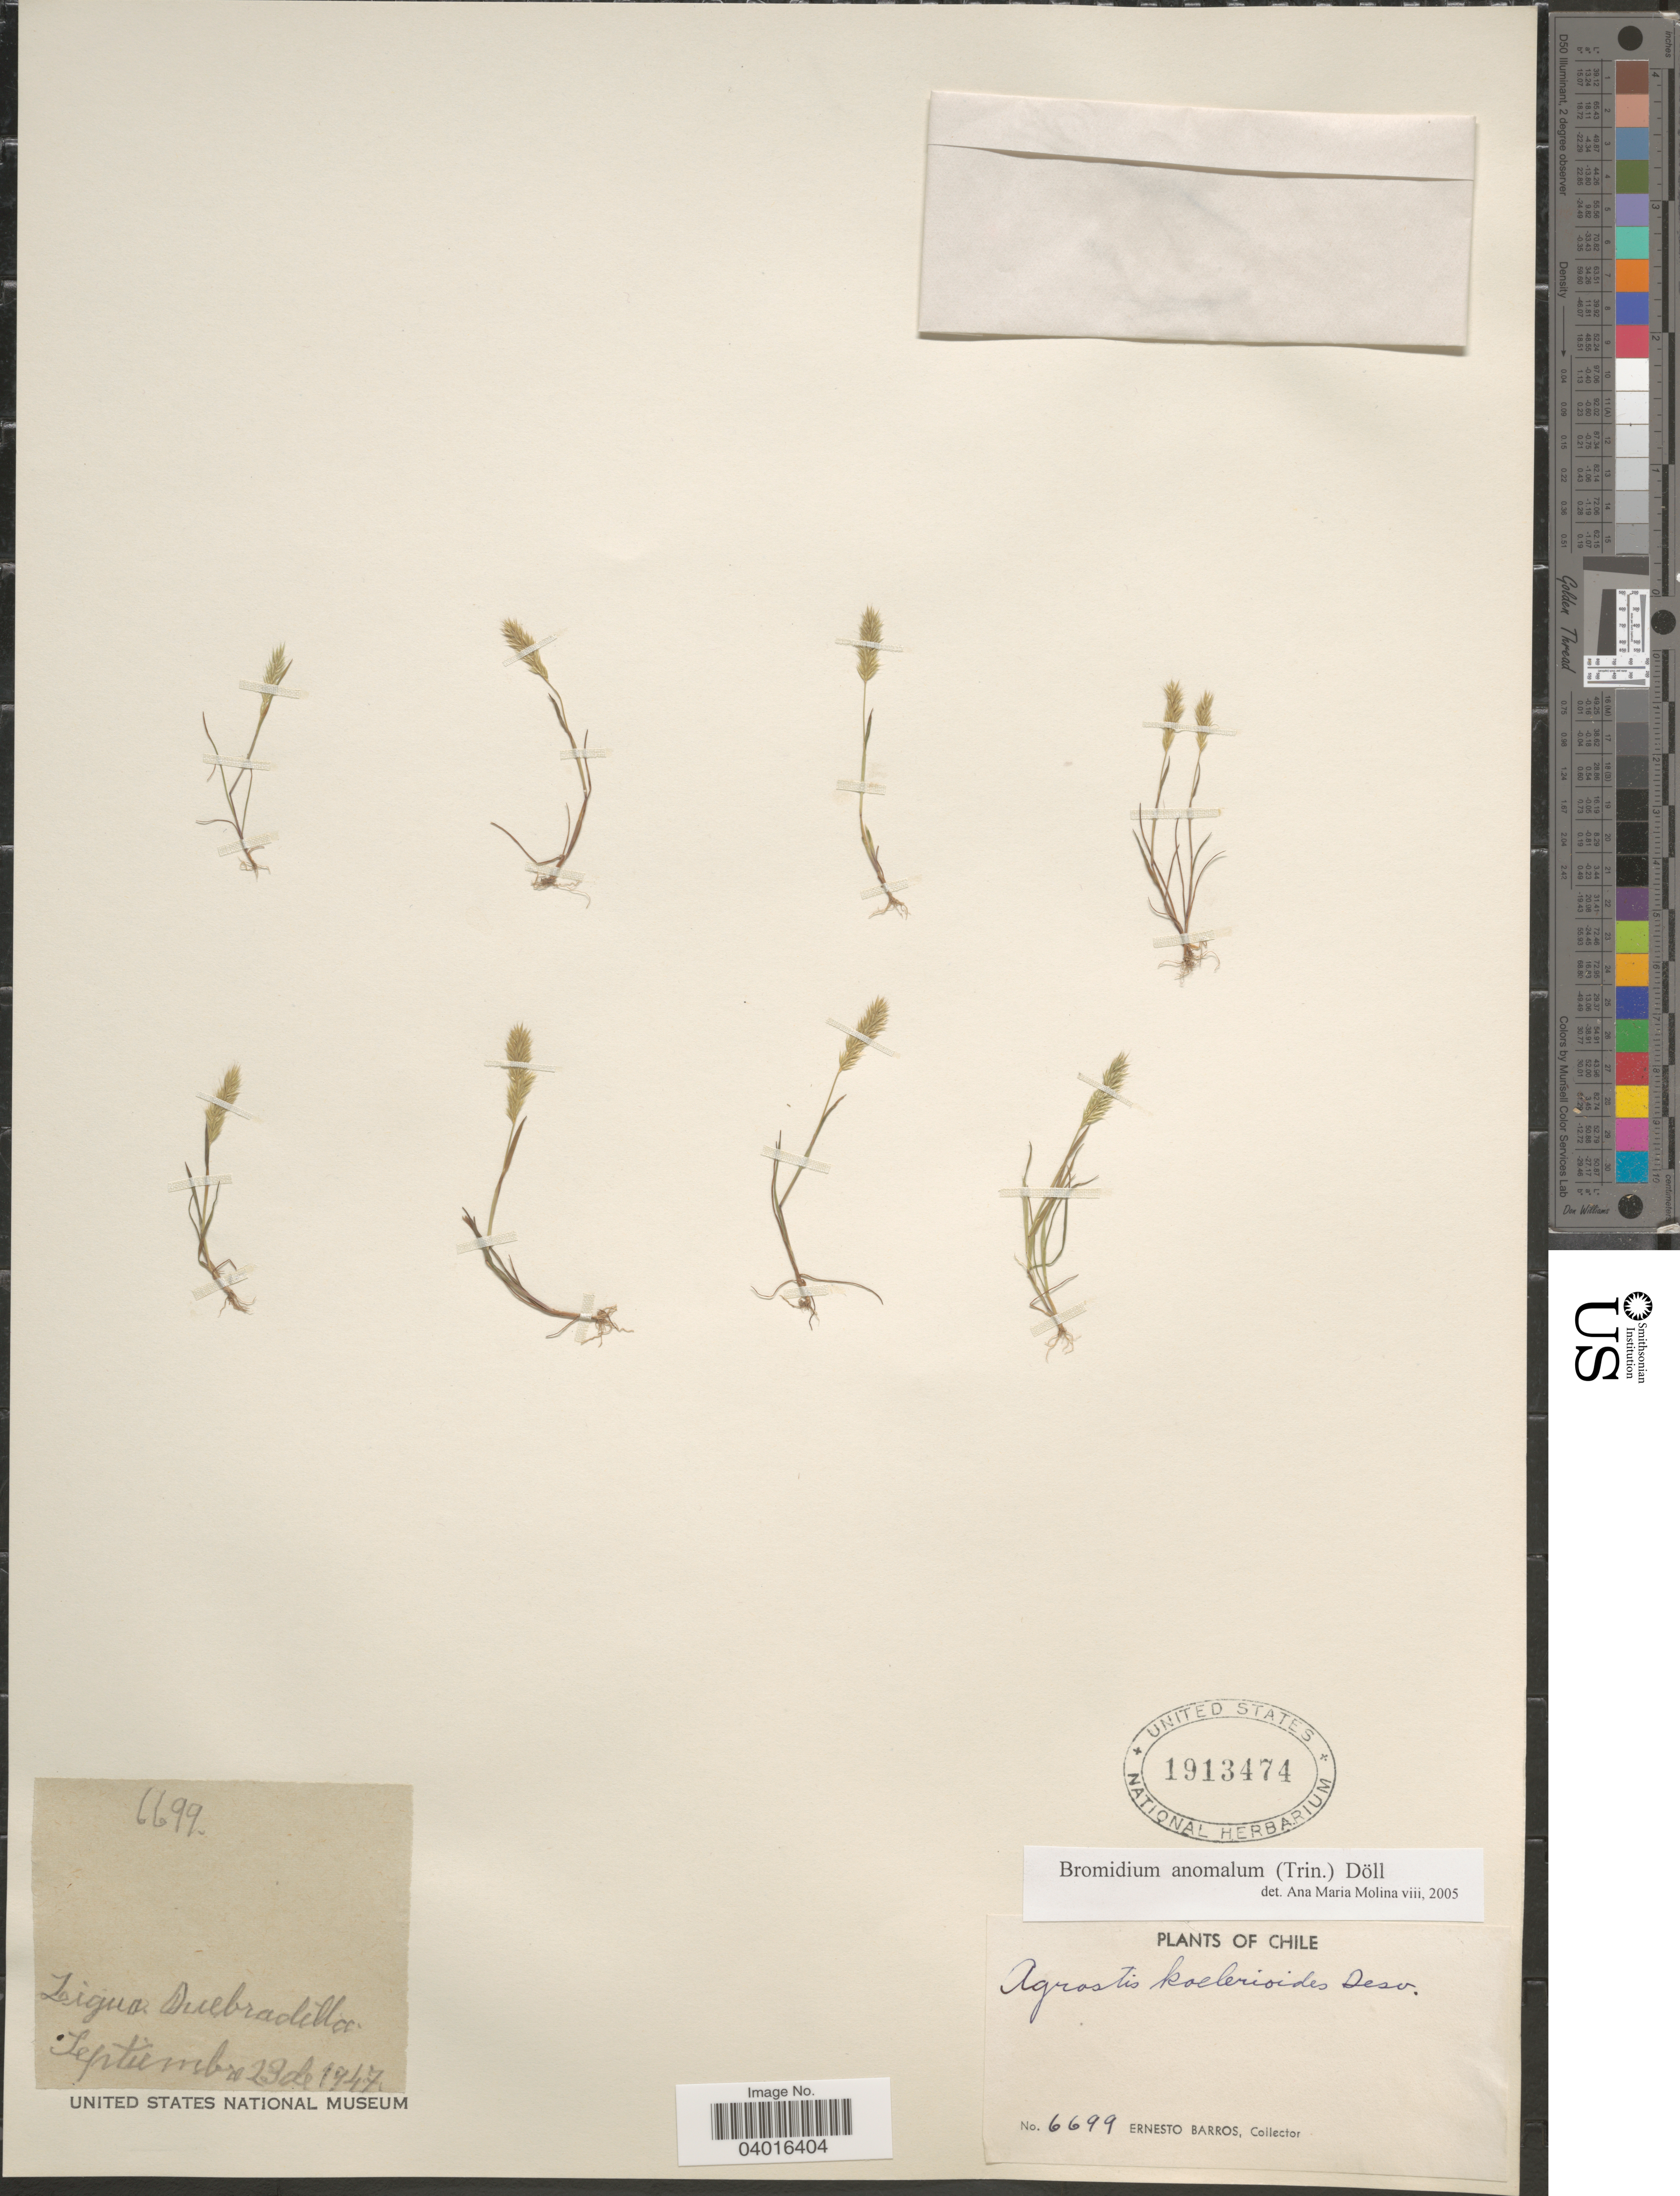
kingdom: Plantae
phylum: Tracheophyta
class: Liliopsida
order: Poales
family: Poaceae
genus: Bromidium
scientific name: Bromidium anomalum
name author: (Trin.) Döll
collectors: E. Barros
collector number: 6699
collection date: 1947-09-23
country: Chile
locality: Ligua Quebradilla.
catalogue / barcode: US 1913474